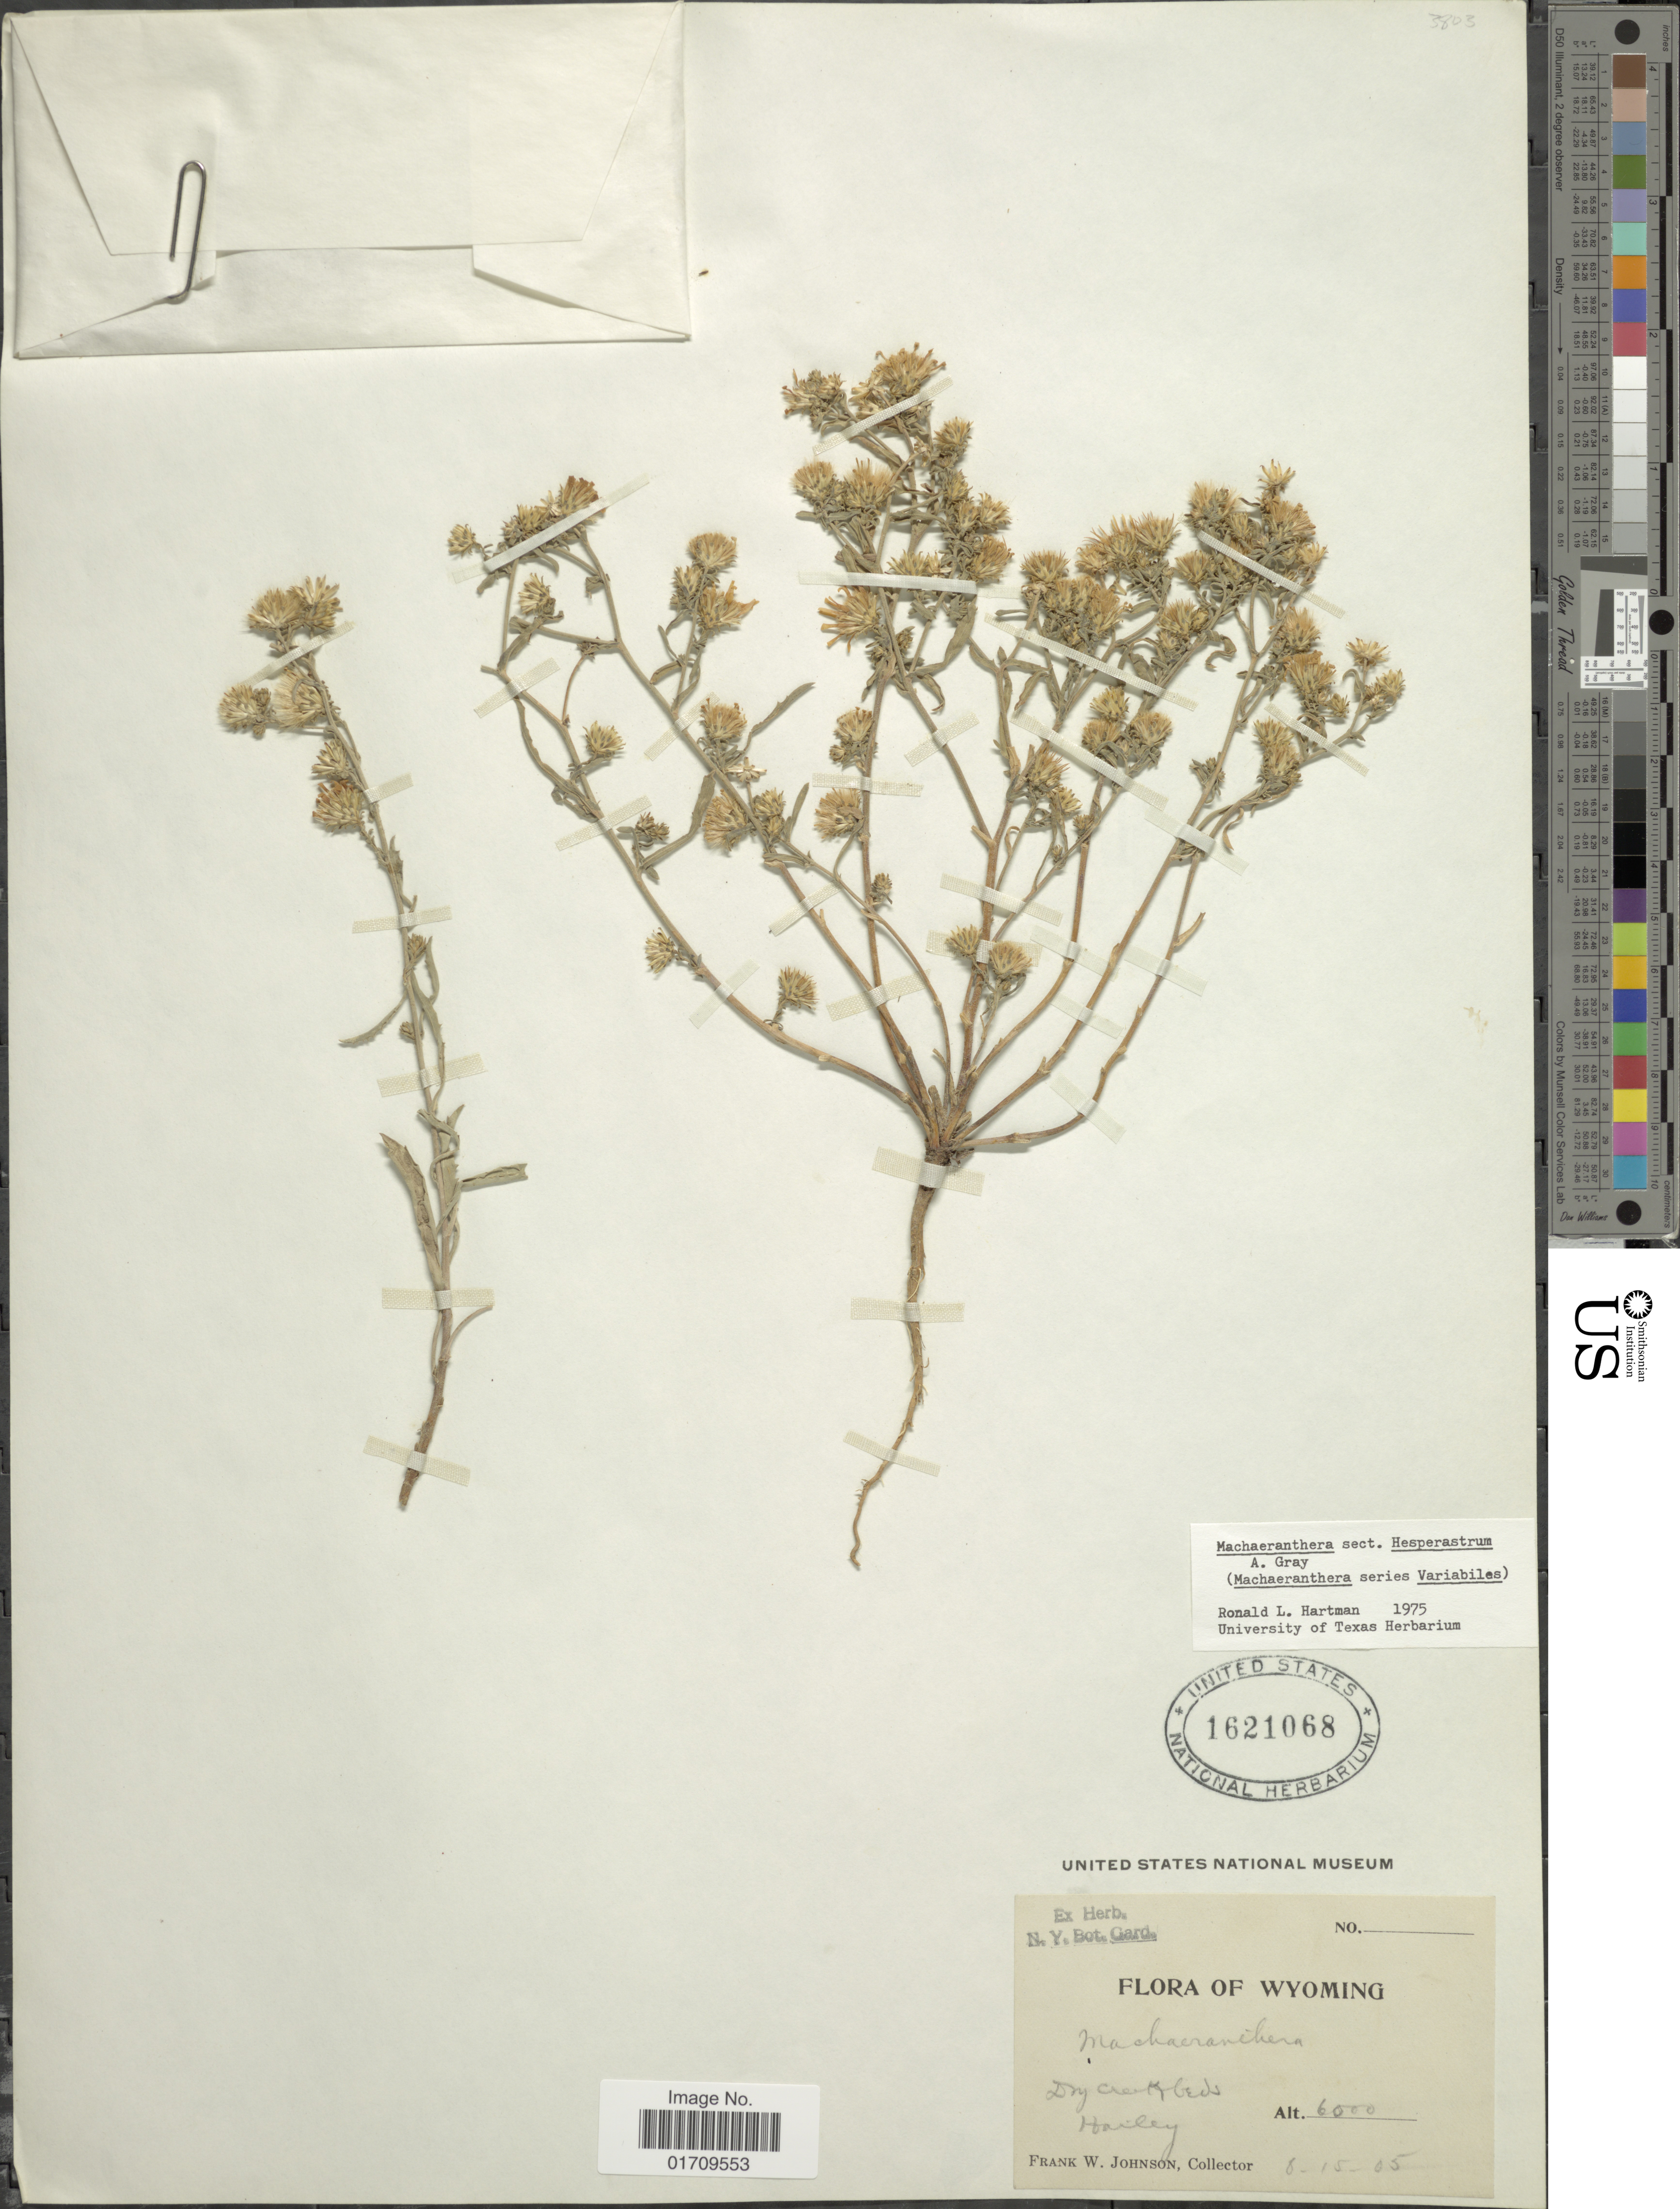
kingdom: Plantae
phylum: Tracheophyta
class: Magnoliopsida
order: Asterales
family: Asteraceae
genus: Machaeranthera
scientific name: Machaeranthera sp.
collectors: F. W. Johnson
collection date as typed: Transcribed d/m/y: 15/8/5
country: United States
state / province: Wyoming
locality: Harley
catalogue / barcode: US 1621068